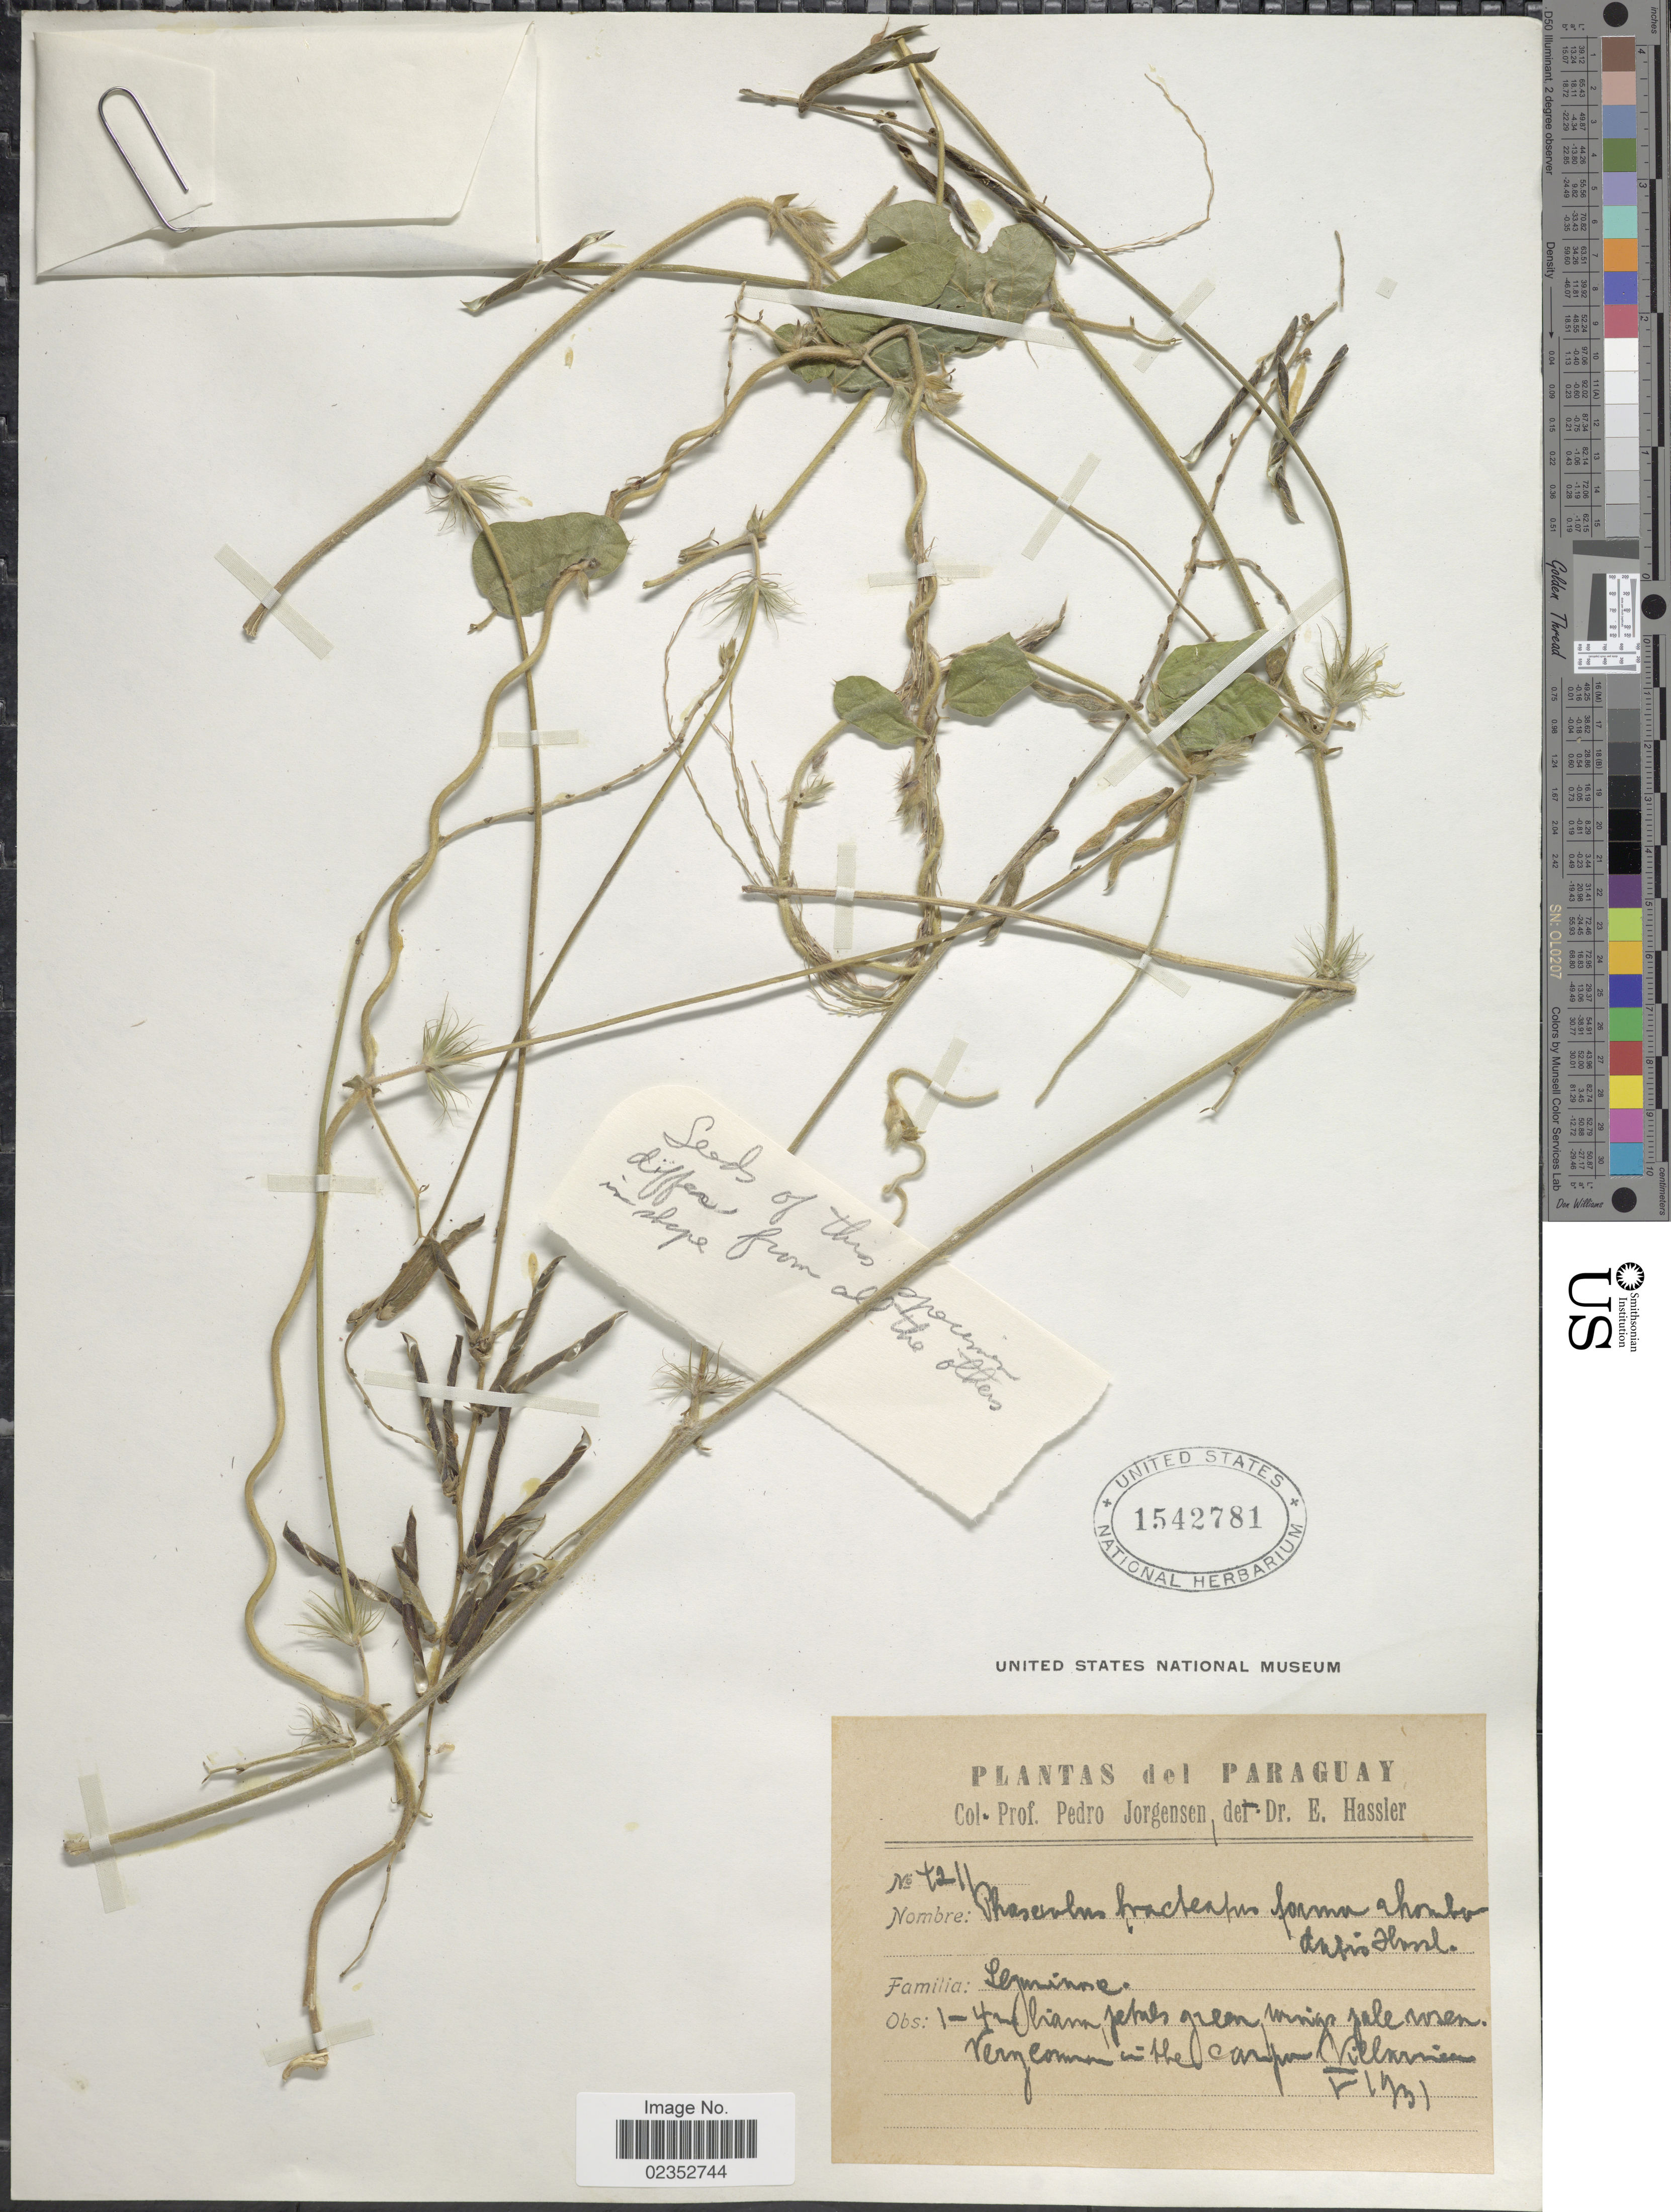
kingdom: Plantae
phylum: Tracheophyta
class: Magnoliopsida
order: Fabales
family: Fabaceae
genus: Macroptilium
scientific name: Macroptilium erythroloma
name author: (Mart. ex Benth.) Urb.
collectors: P. Jörgensen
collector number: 4211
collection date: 1931-05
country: Paraguay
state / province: Guaira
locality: Very common in the campina (Villarrica)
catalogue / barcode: US 1542781